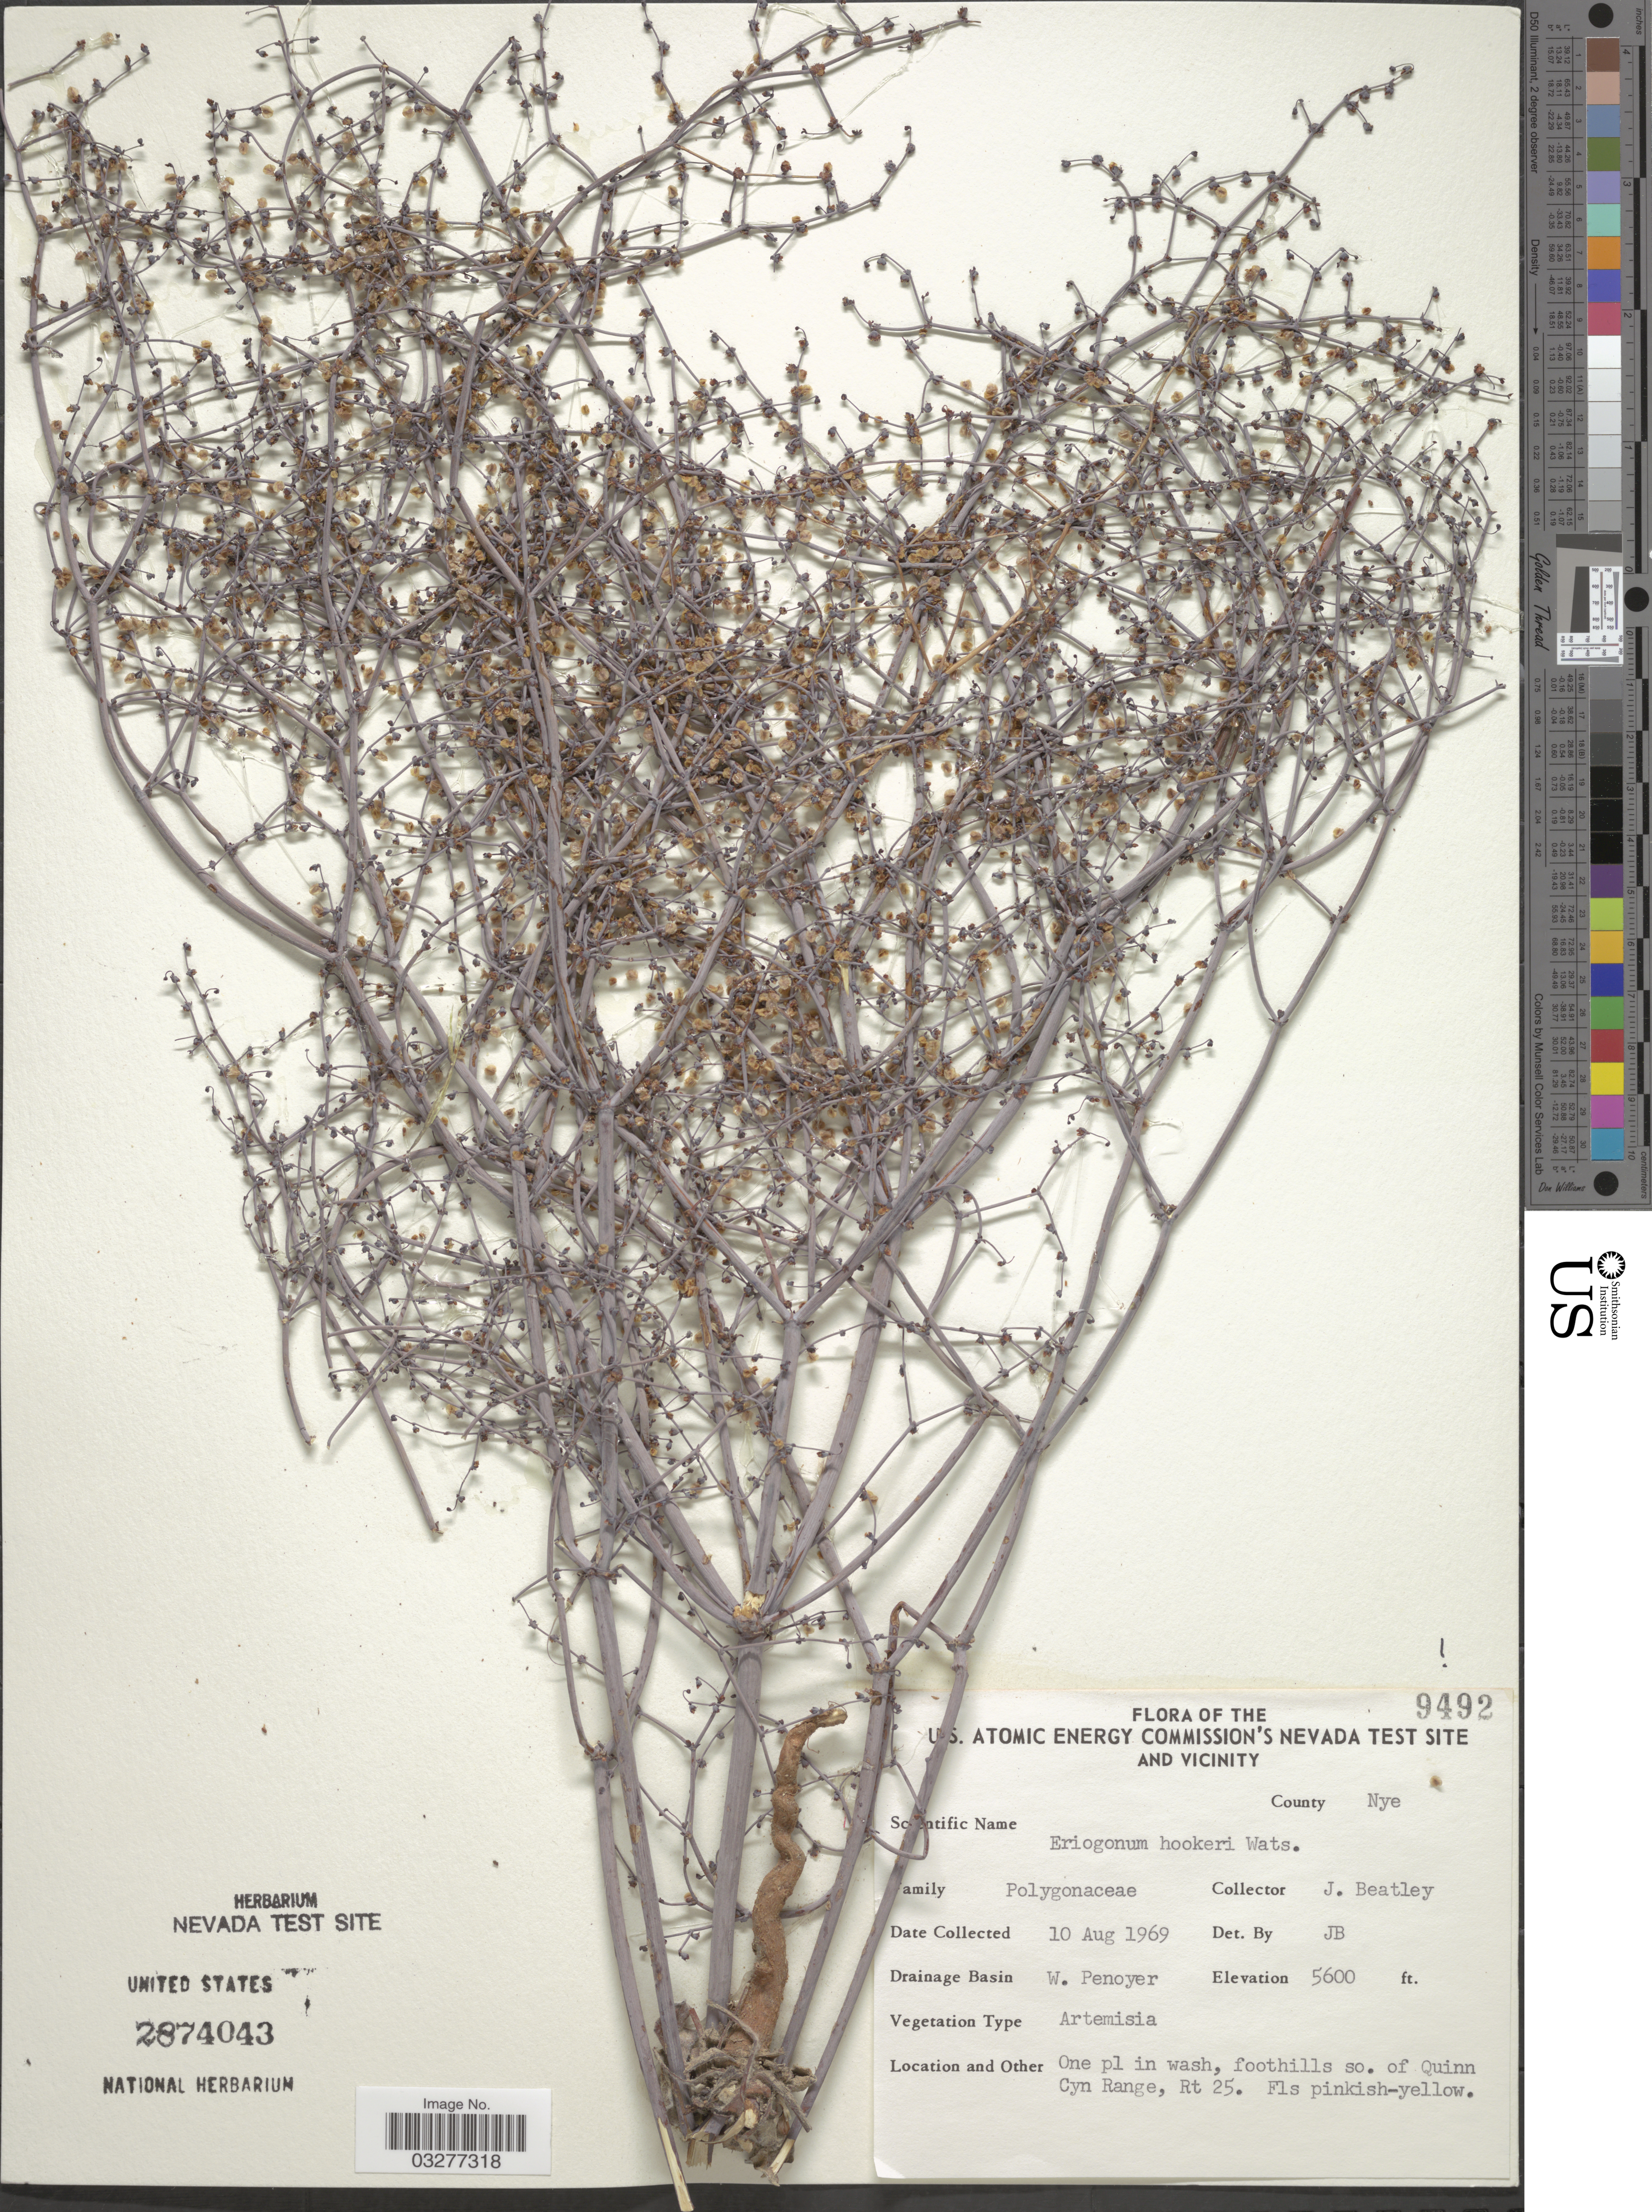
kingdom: Plantae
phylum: Tracheophyta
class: Magnoliopsida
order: Caryophyllales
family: Polygonaceae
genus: Eriogonum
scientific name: Eriogonum hookeri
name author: S. Watson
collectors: J. C. Beatley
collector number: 9492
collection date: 1969-08-10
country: United States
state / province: Nevada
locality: U. S. Atomic Energy Commission's Nevada Test Site and Vicinity. County Nye. Drainage Basin W. Penoyer. Foothills so. of Quinn Cyn Range, Rt 25.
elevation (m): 1707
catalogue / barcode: US 2874043